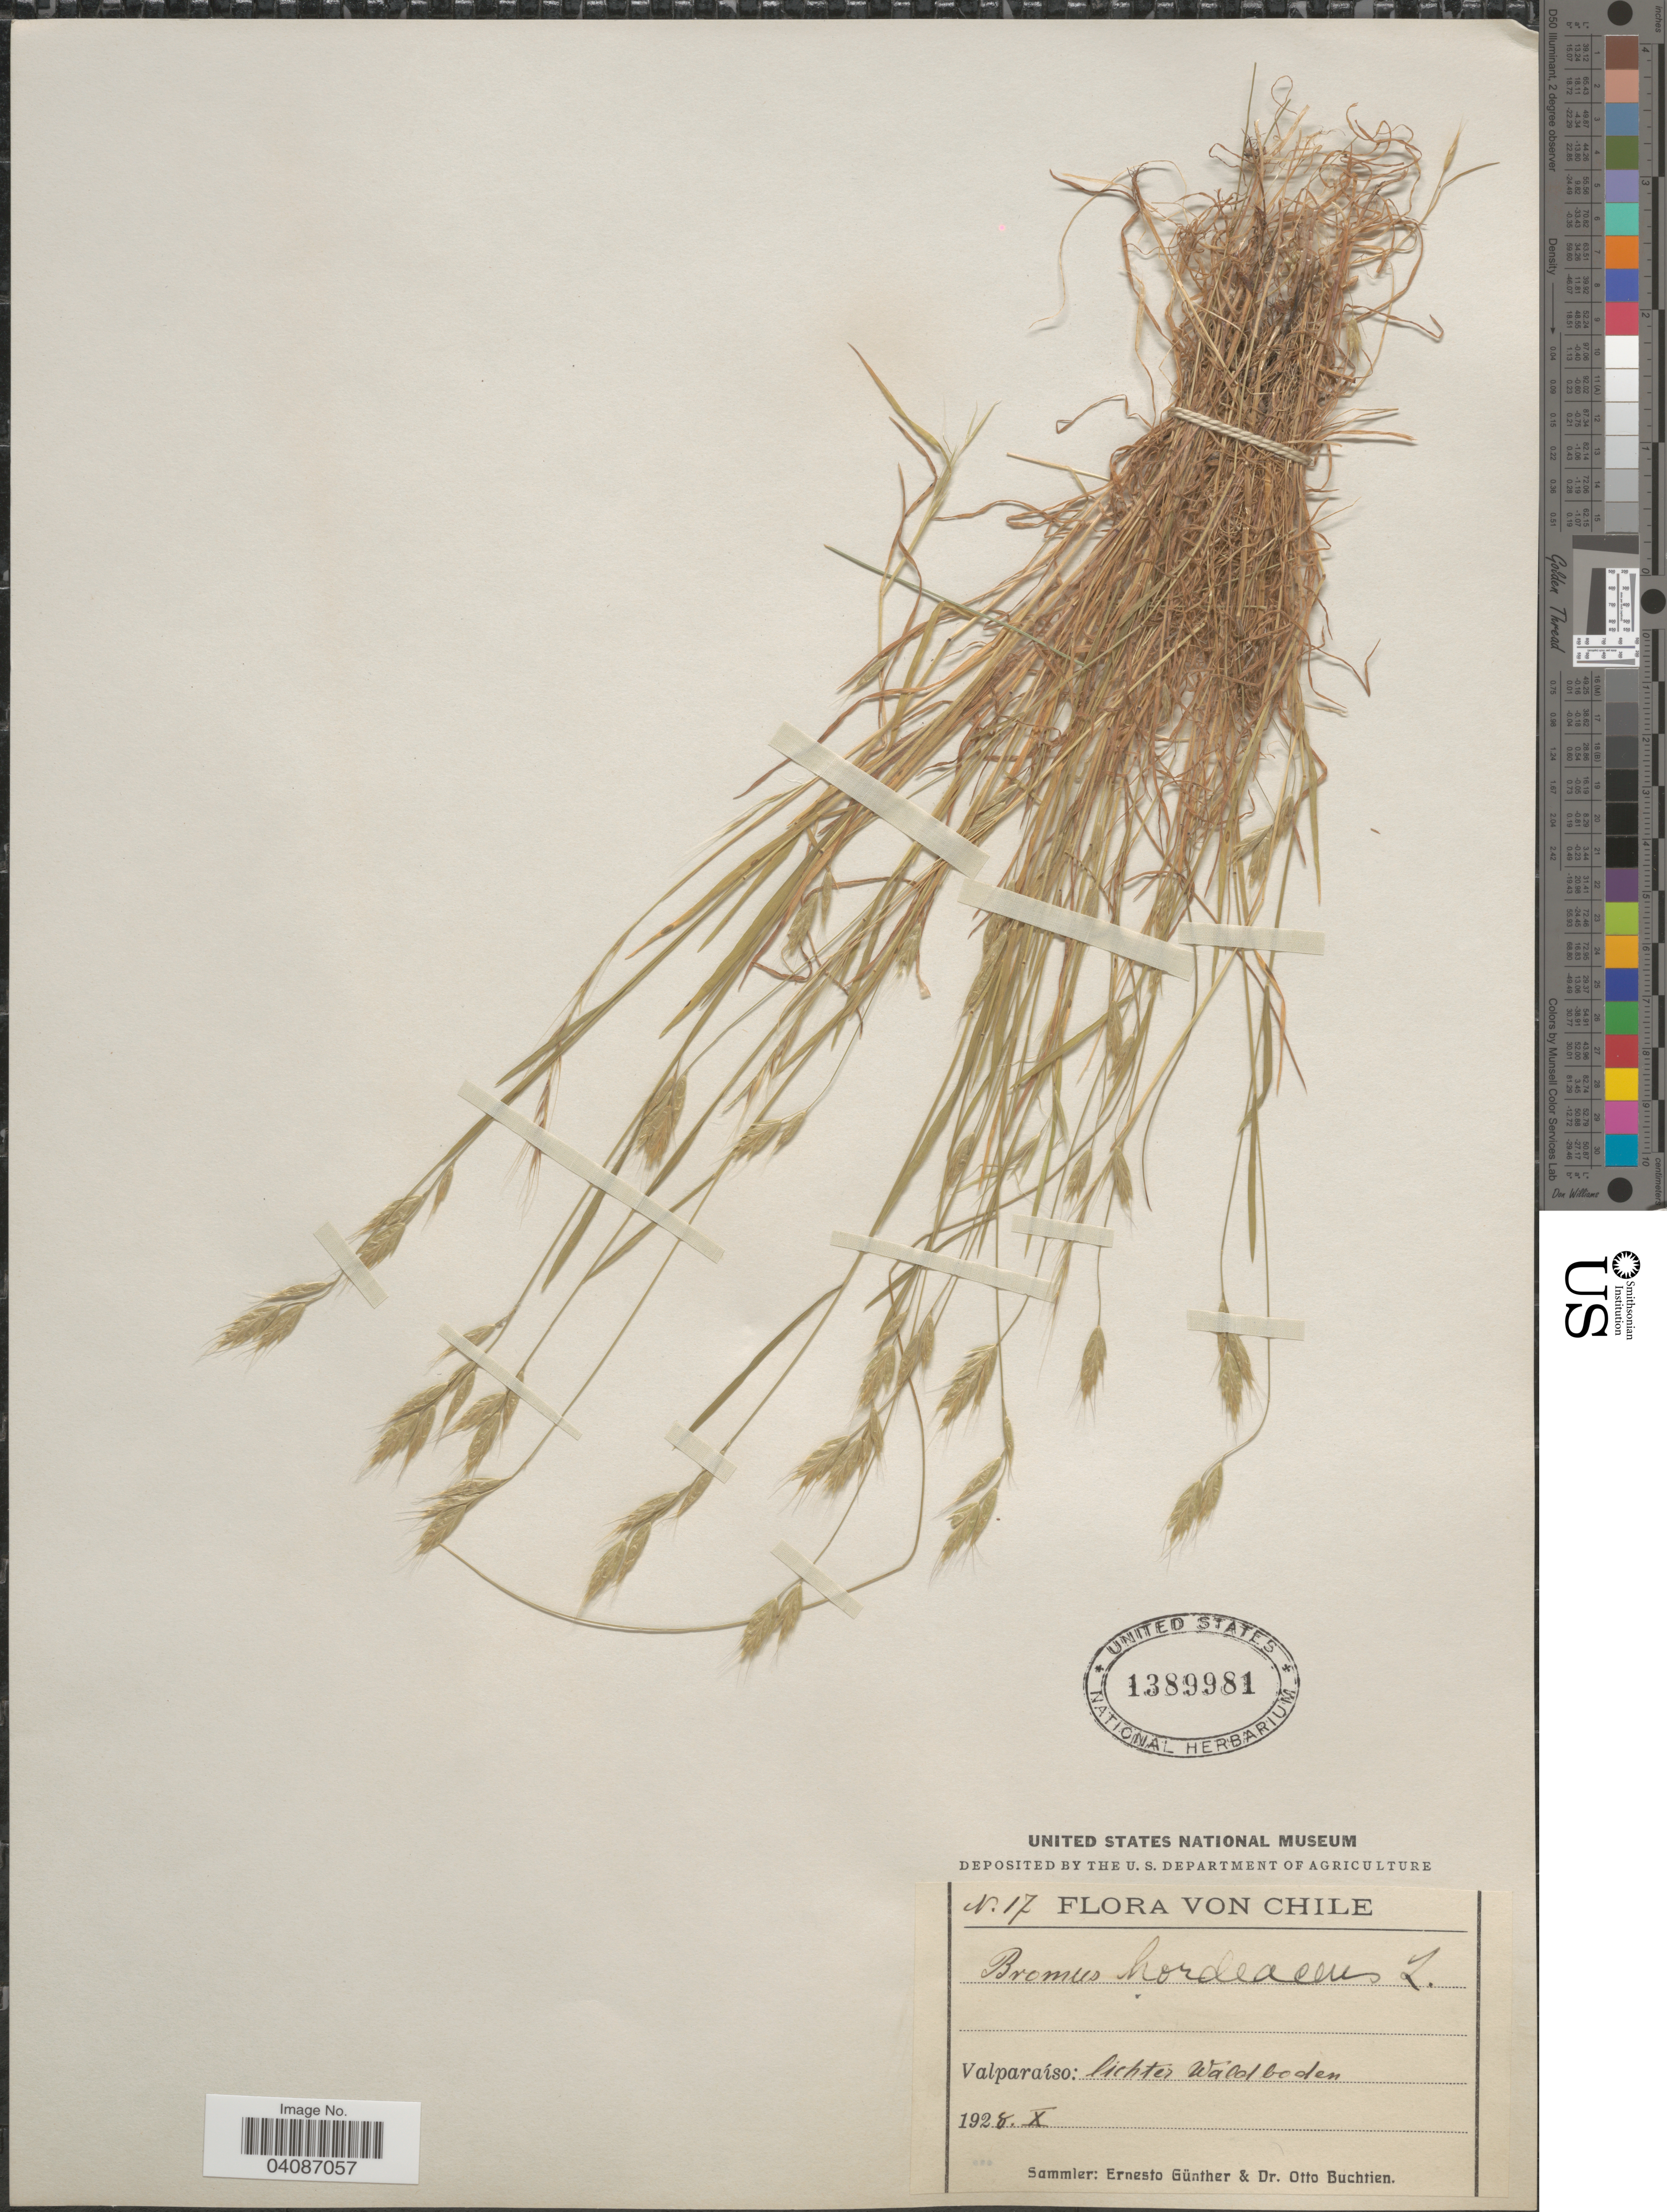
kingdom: Plantae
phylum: Tracheophyta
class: Liliopsida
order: Poales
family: Poaceae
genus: Bromus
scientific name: Bromus hordeaceus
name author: L.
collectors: E. Gunther & O. Buchtien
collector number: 17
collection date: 1928-10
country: Chile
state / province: Valparaíso (V)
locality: Lichter Waldboden.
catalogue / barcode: US 1389981